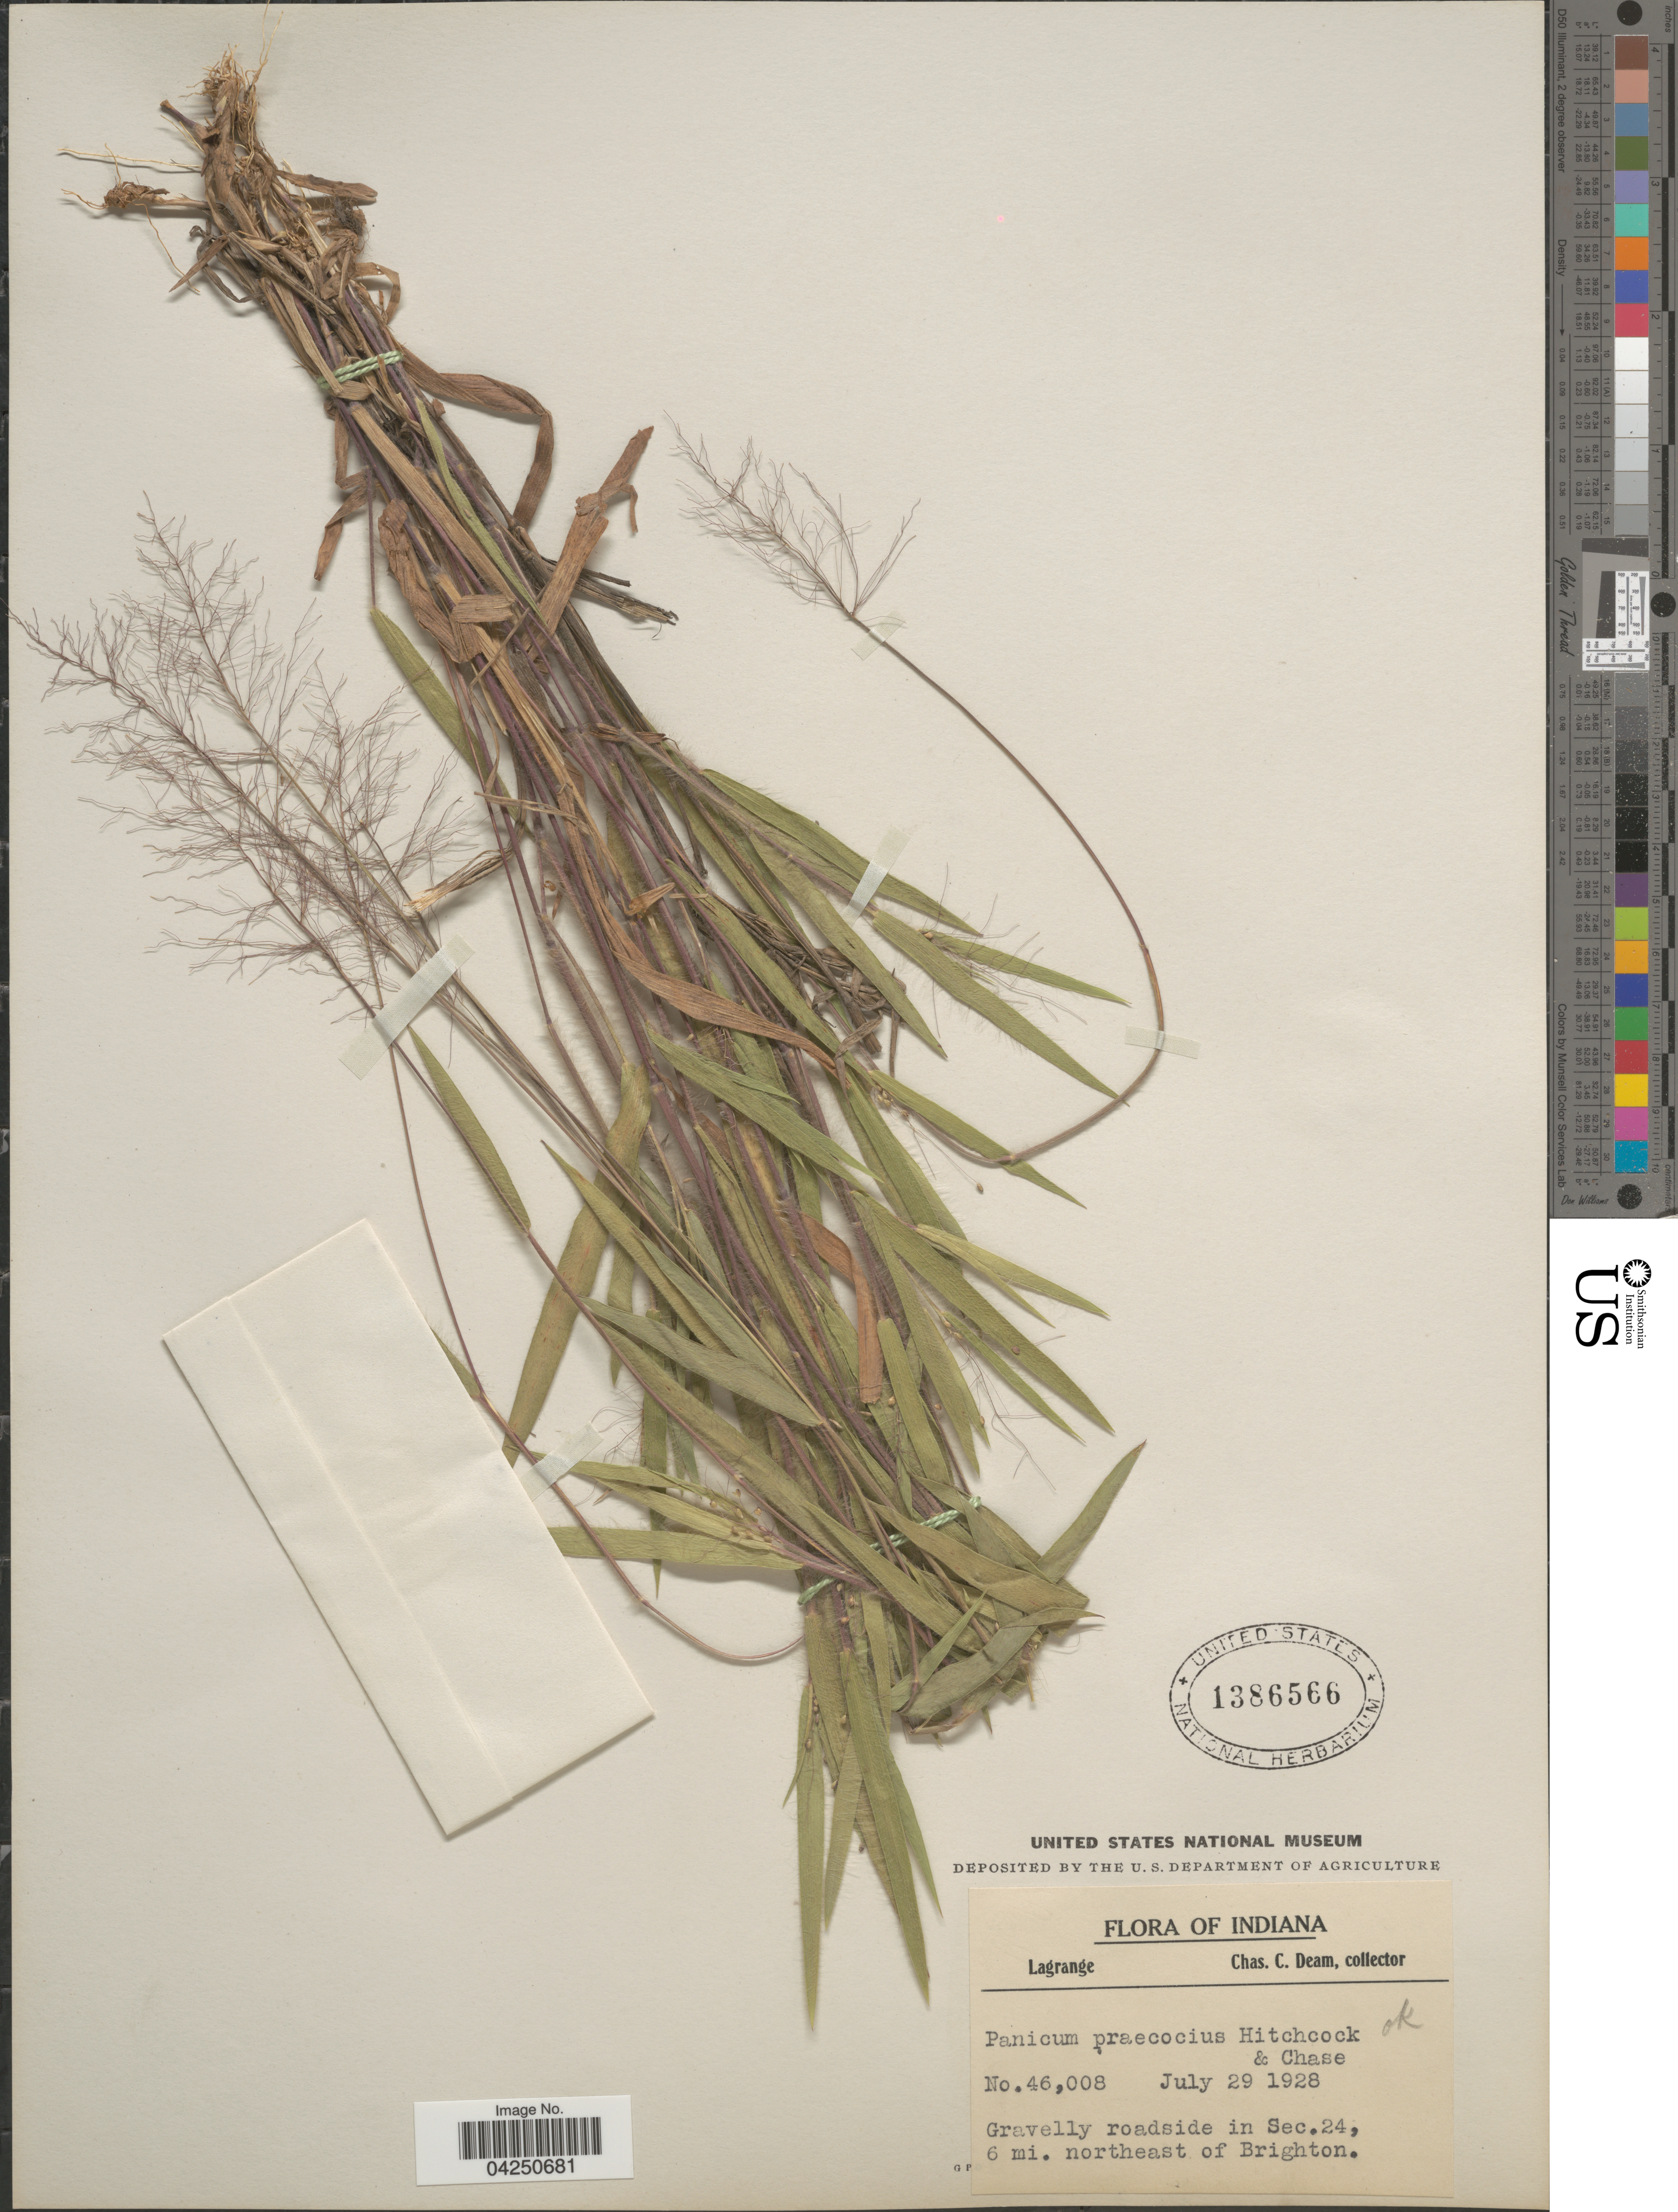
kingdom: Plantae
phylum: Tracheophyta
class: Liliopsida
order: Poales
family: Poaceae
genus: Dichanthelium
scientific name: Dichanthelium acuminatum var. acuminatum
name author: (Sw.) Gould & C.A. Clark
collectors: C. C. Deam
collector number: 46008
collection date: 1928-07-29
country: United States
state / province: Indiana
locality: Lagrange. Gravelly roadside in Sec. 24, 6 mi. northeast of Brighton.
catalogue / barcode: US 1386566